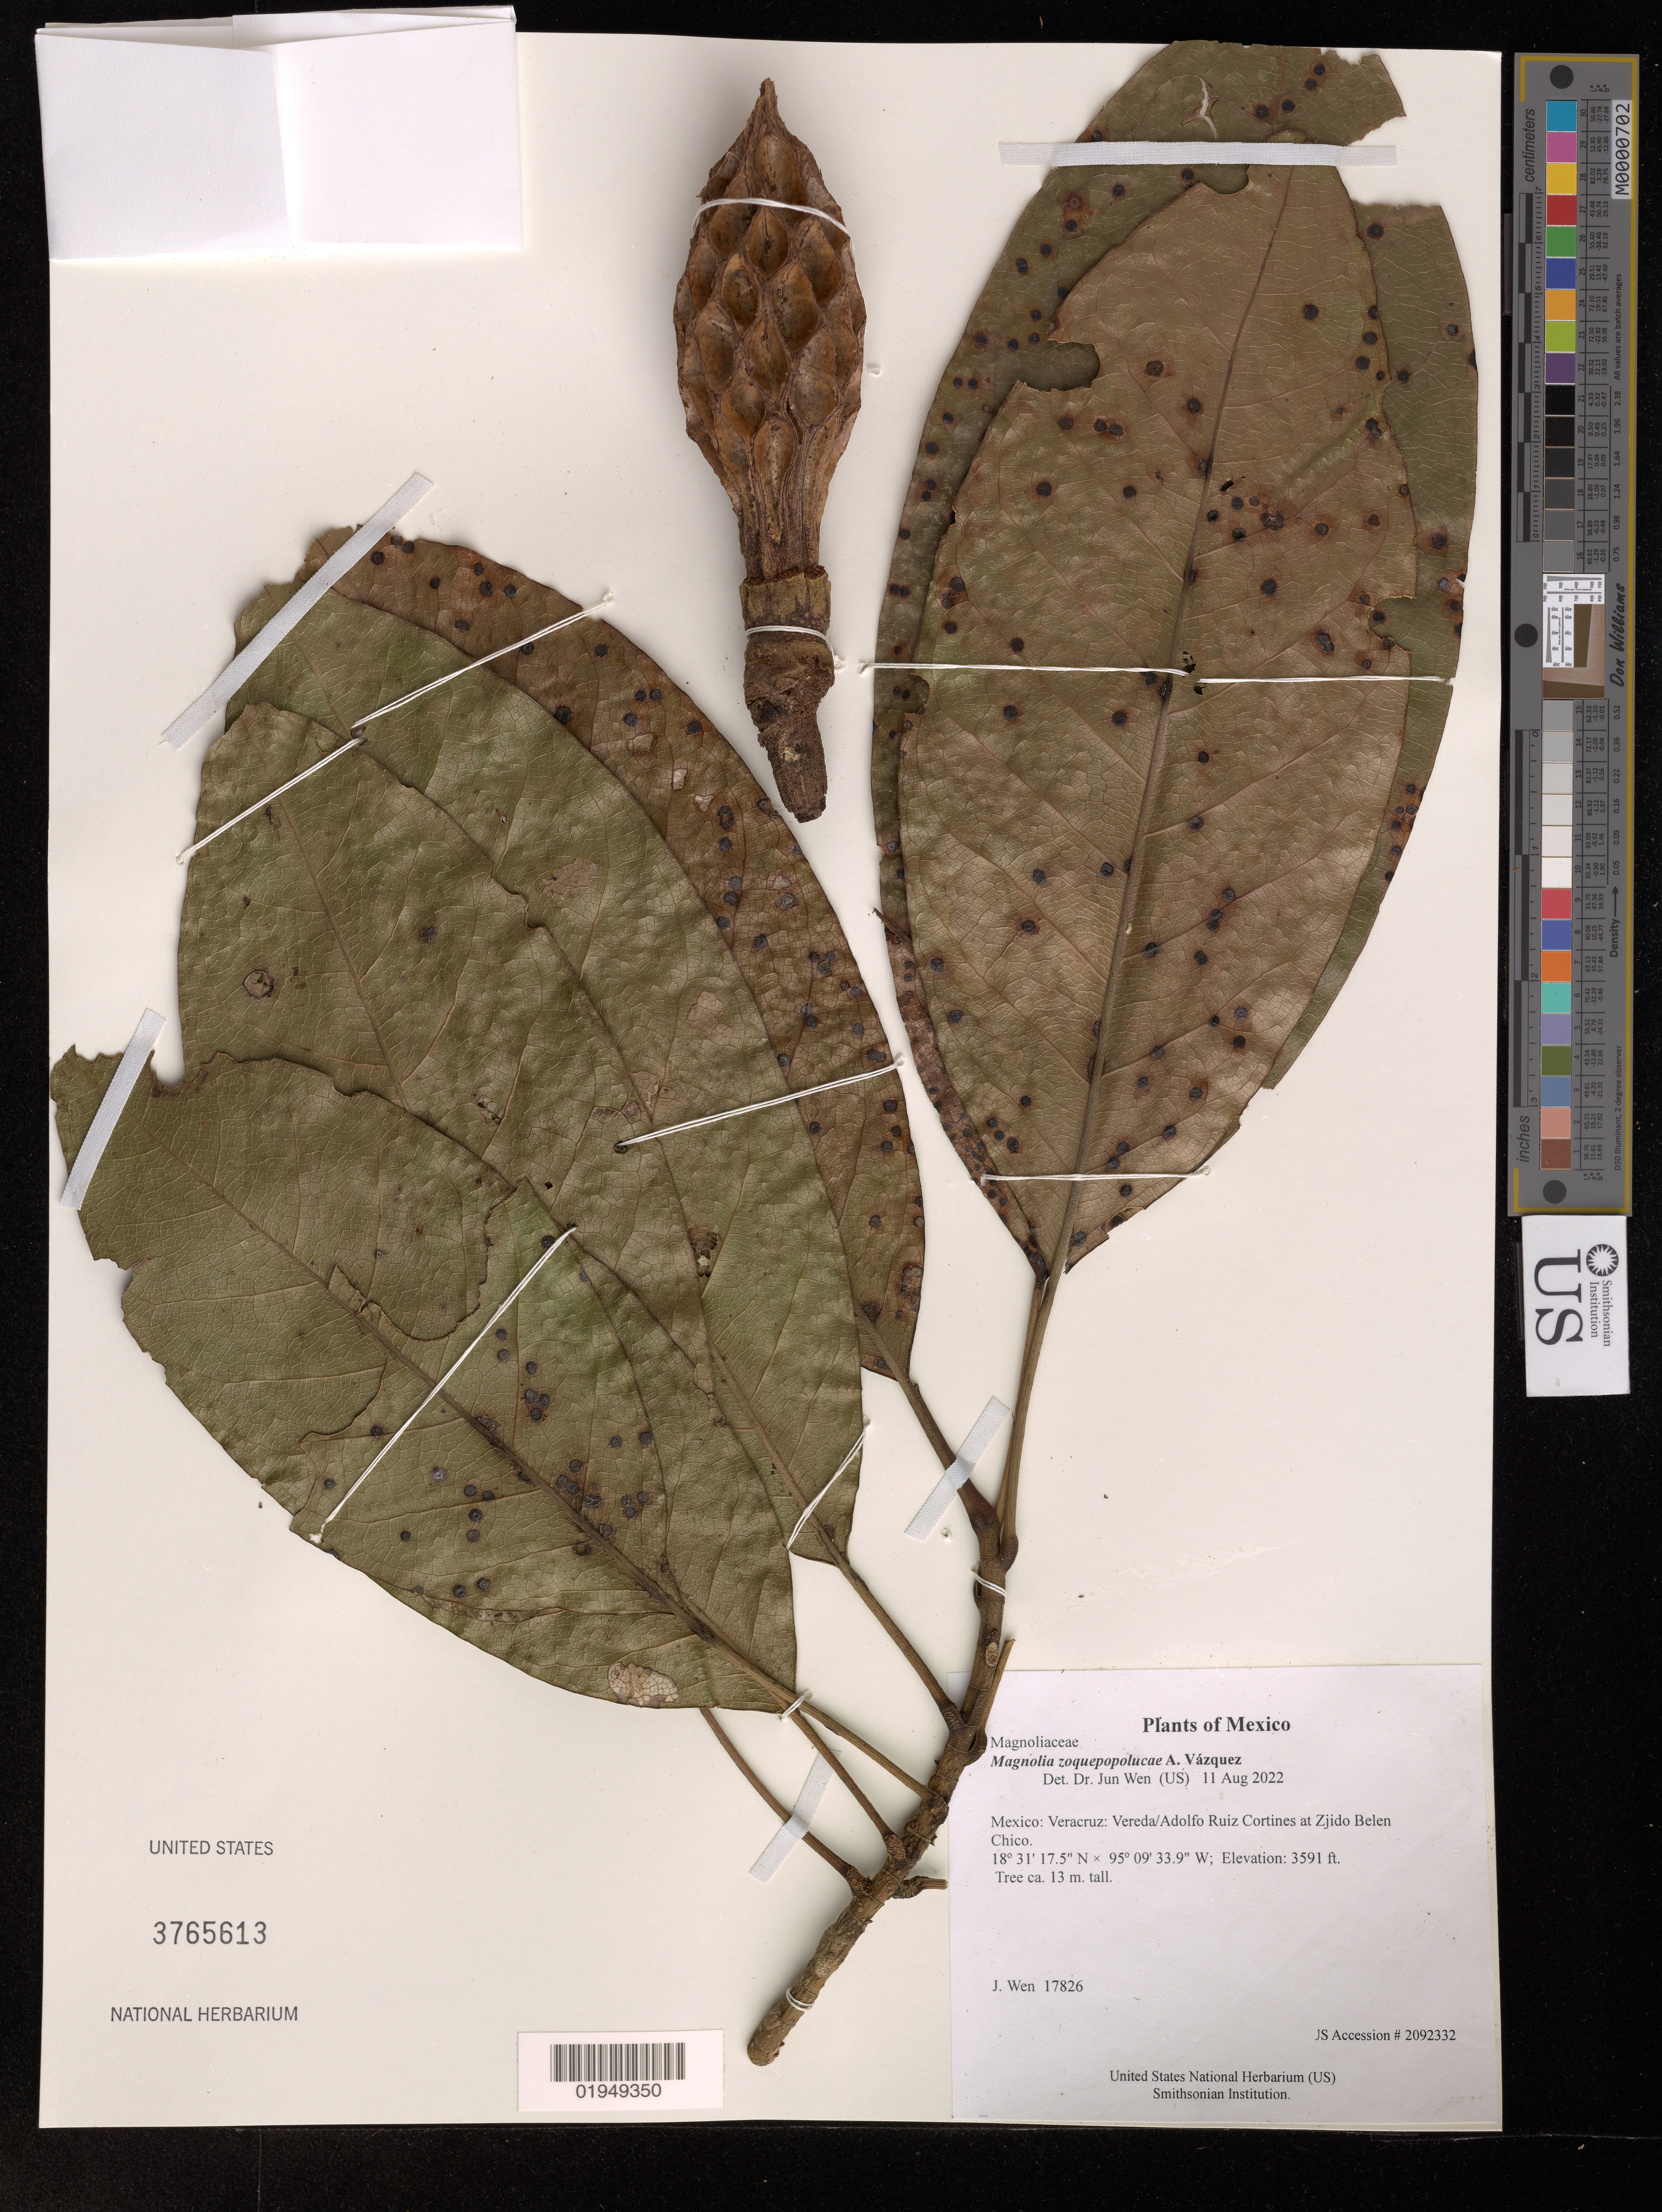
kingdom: Plantae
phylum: Tracheophyta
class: Magnoliopsida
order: Magnoliales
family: Magnoliaceae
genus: Magnolia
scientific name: Magnolia zoquepopolucae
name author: A. Vázquez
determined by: Wen, Jun, (BOT), Smithsonian Institution - National Museum of Natural History (UNITED STATES)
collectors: J. Wen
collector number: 17826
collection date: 2022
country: Mexico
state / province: Veracruz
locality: Vereda/Adolfo Ruiz Cortines at Zjido Belen Chico.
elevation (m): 1095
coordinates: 18 31.292 N, 95 09.565 W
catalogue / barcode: US 3765613